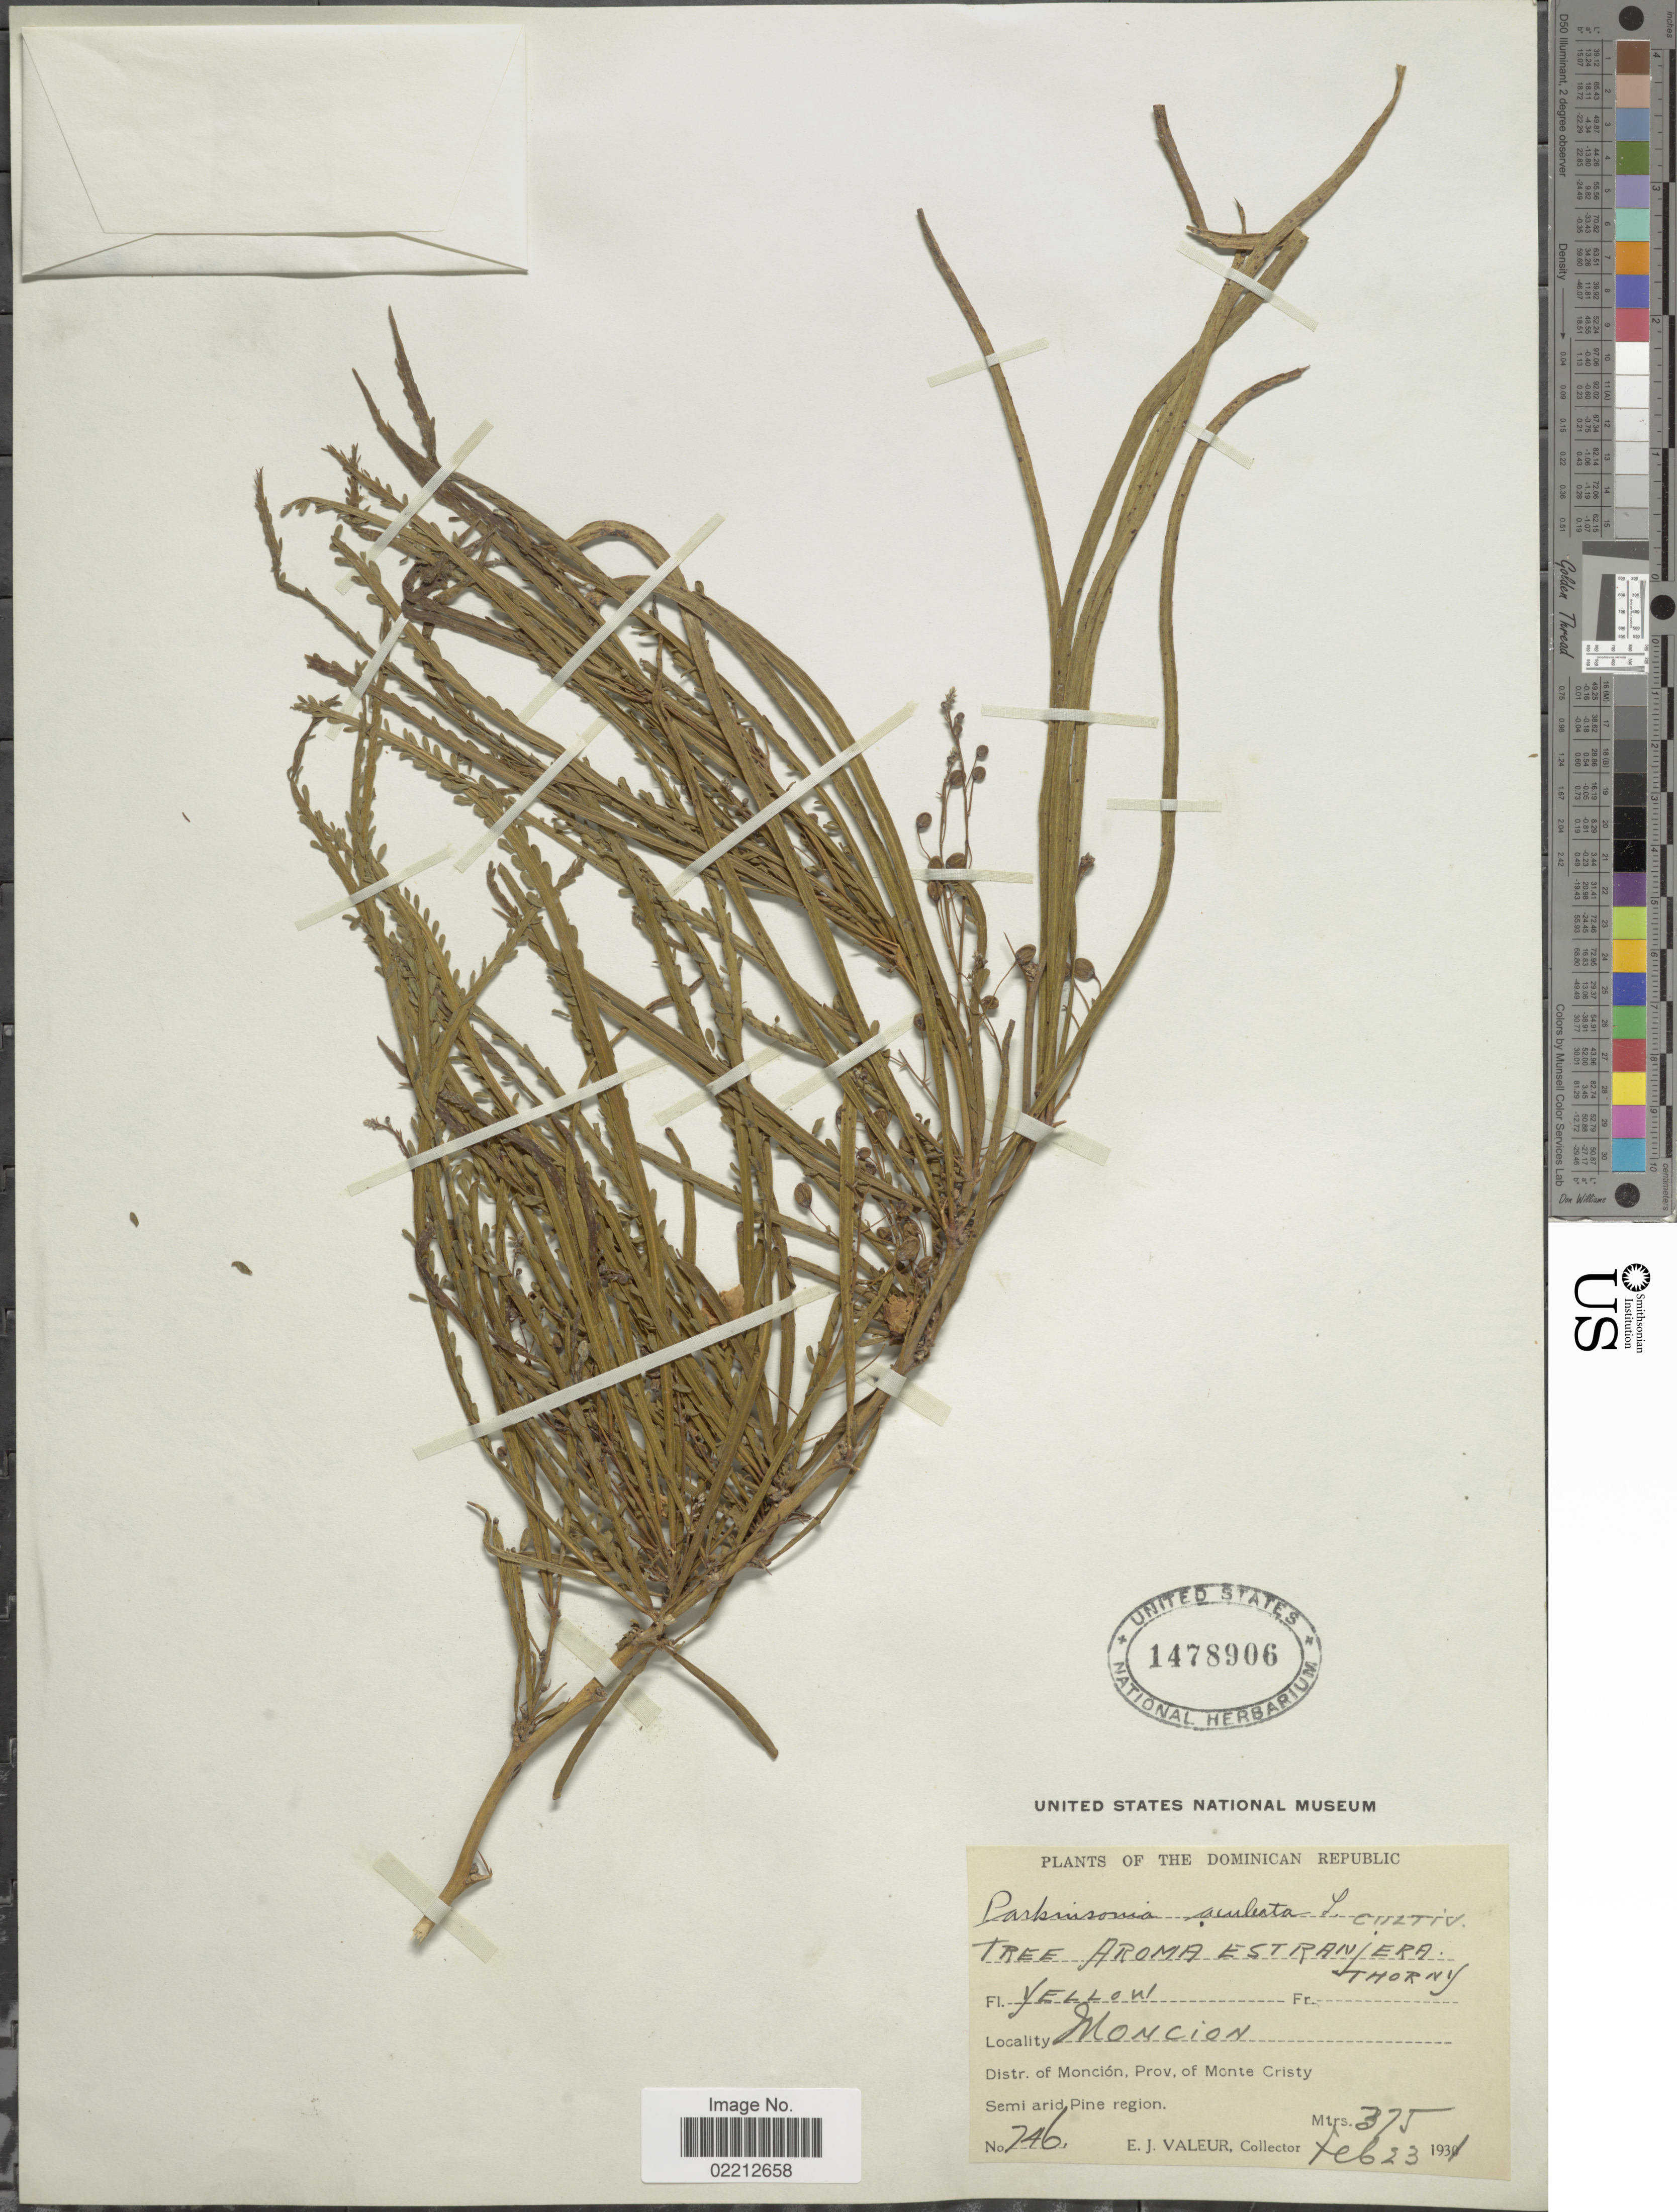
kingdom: Plantae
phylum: Tracheophyta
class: Magnoliopsida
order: Fabales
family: Fabaceae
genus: Parkinsonia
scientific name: Parkinsonia aculeata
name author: L.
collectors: E. Valeur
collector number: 746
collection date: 1931-02-23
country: Dominican Republic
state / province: Monte Cristi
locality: Moncion, Distr. of Moncion, Prov. of Monte Cristy, Semi arid Pine Region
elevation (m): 375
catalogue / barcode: US 1478906